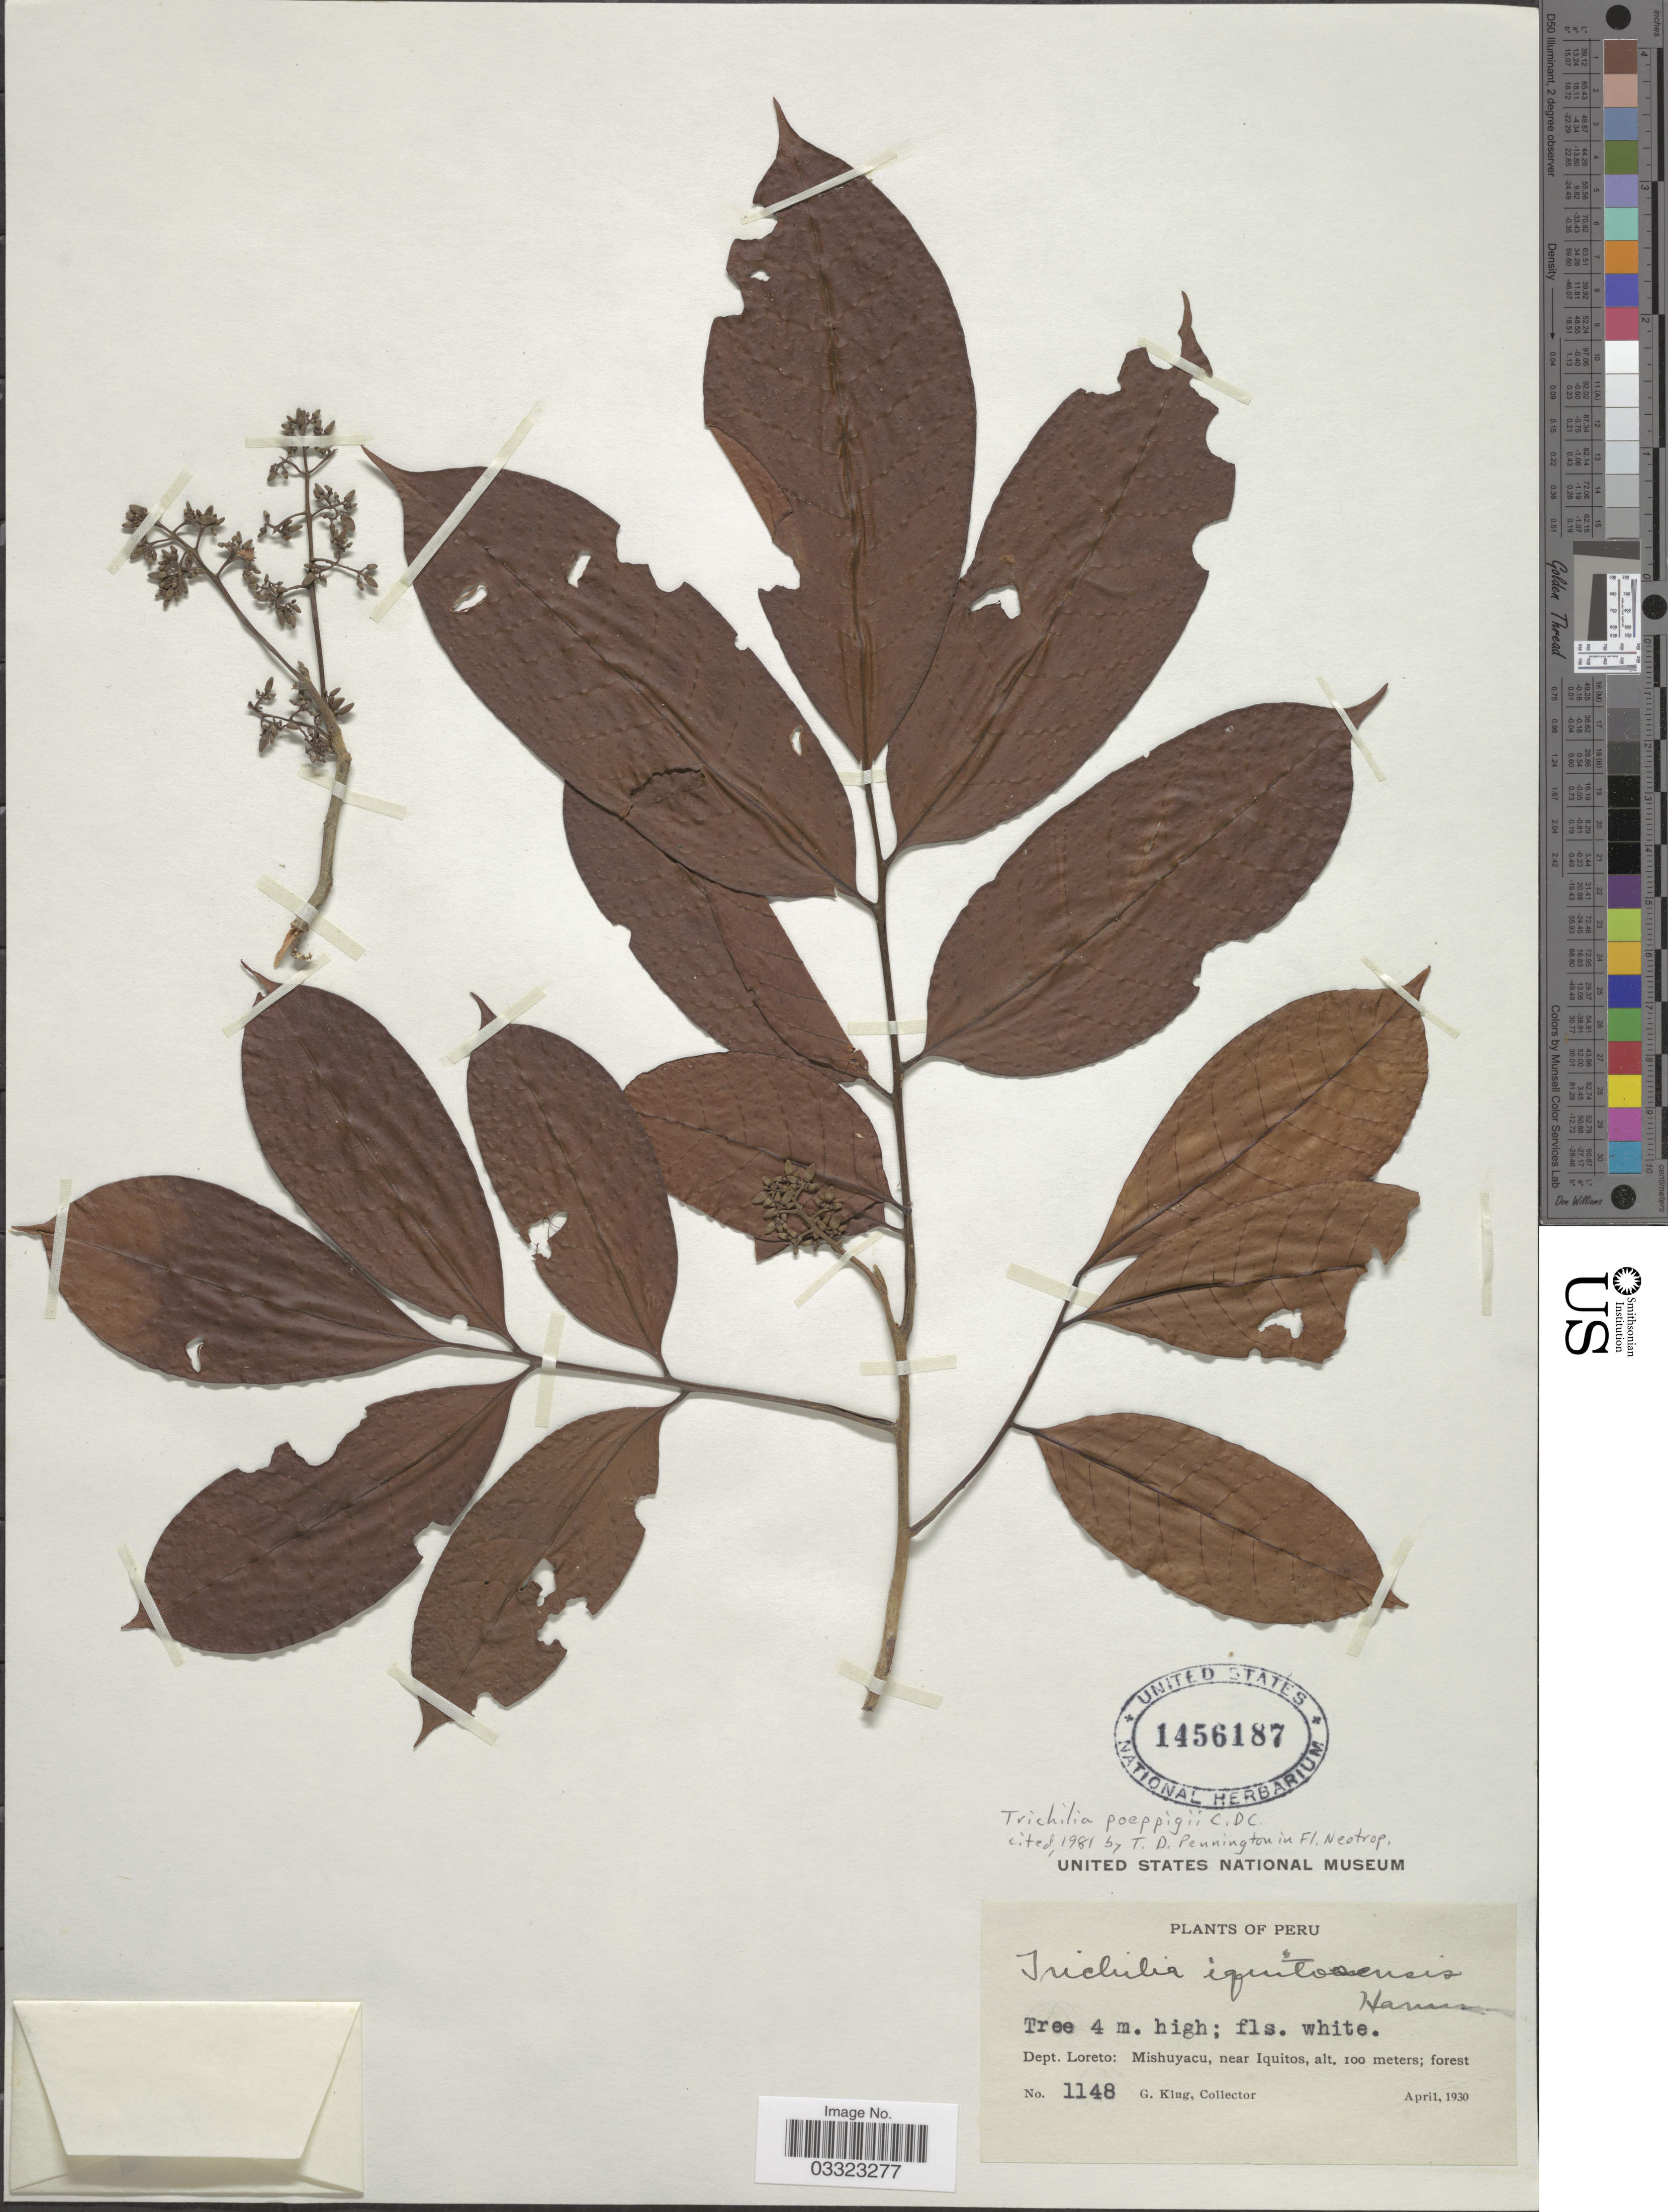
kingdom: Plantae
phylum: Tracheophyta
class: Magnoliopsida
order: Sapindales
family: Meliaceae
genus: Trichilia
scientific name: Trichilia poeppigii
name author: C. DC.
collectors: G. Klug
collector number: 1148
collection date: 1930-04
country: Peru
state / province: Loreto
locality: Dept. Loreto: Mishuyacu, near Iquitos.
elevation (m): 100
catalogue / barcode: US 1456187